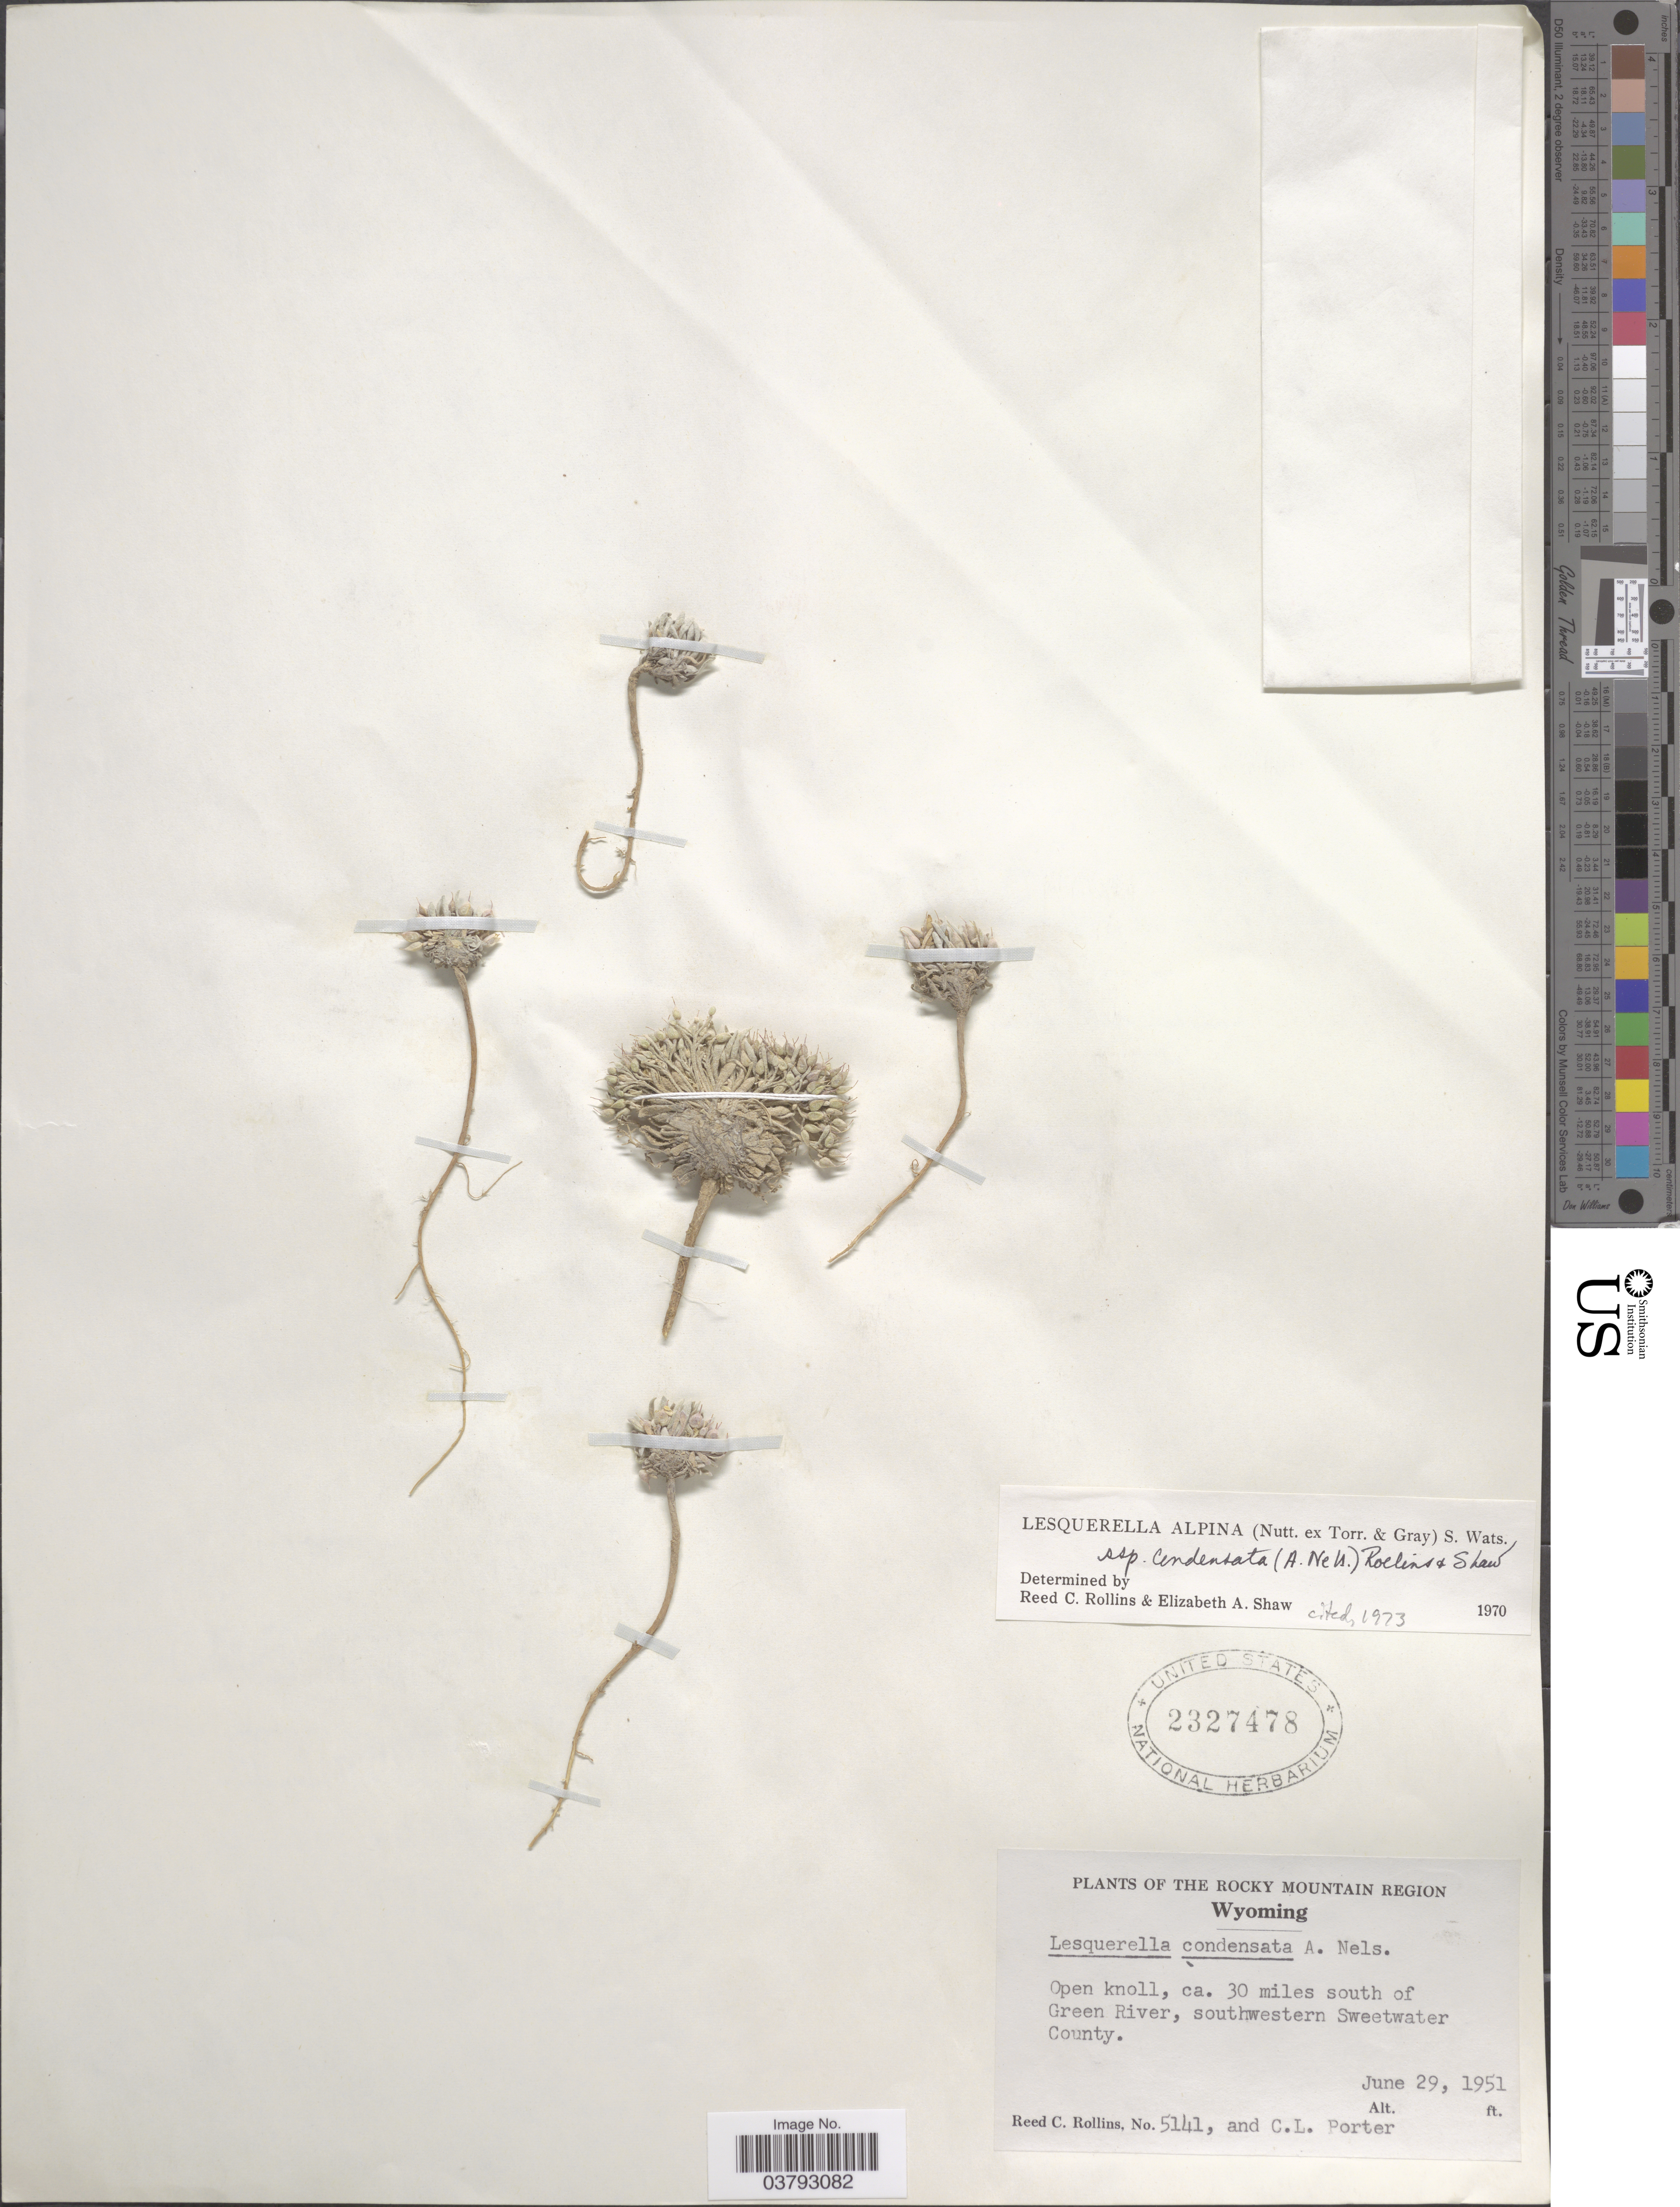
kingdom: Plantae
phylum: Tracheophyta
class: Magnoliopsida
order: Brassicales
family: Brassicaceae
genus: Lesquerella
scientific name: Lesquerella alpina subsp. condensata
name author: (A. Nelson) Rollins & E.A. Shaw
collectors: R. C. Rollins & C. L. Porter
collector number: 5141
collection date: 1951-06-29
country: United States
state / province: Wyoming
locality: The Rocky Mountain Region. Ca. 30 miles south of Green River, southwestern Sweetwater County.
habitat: open knoll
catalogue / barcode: US 2327478